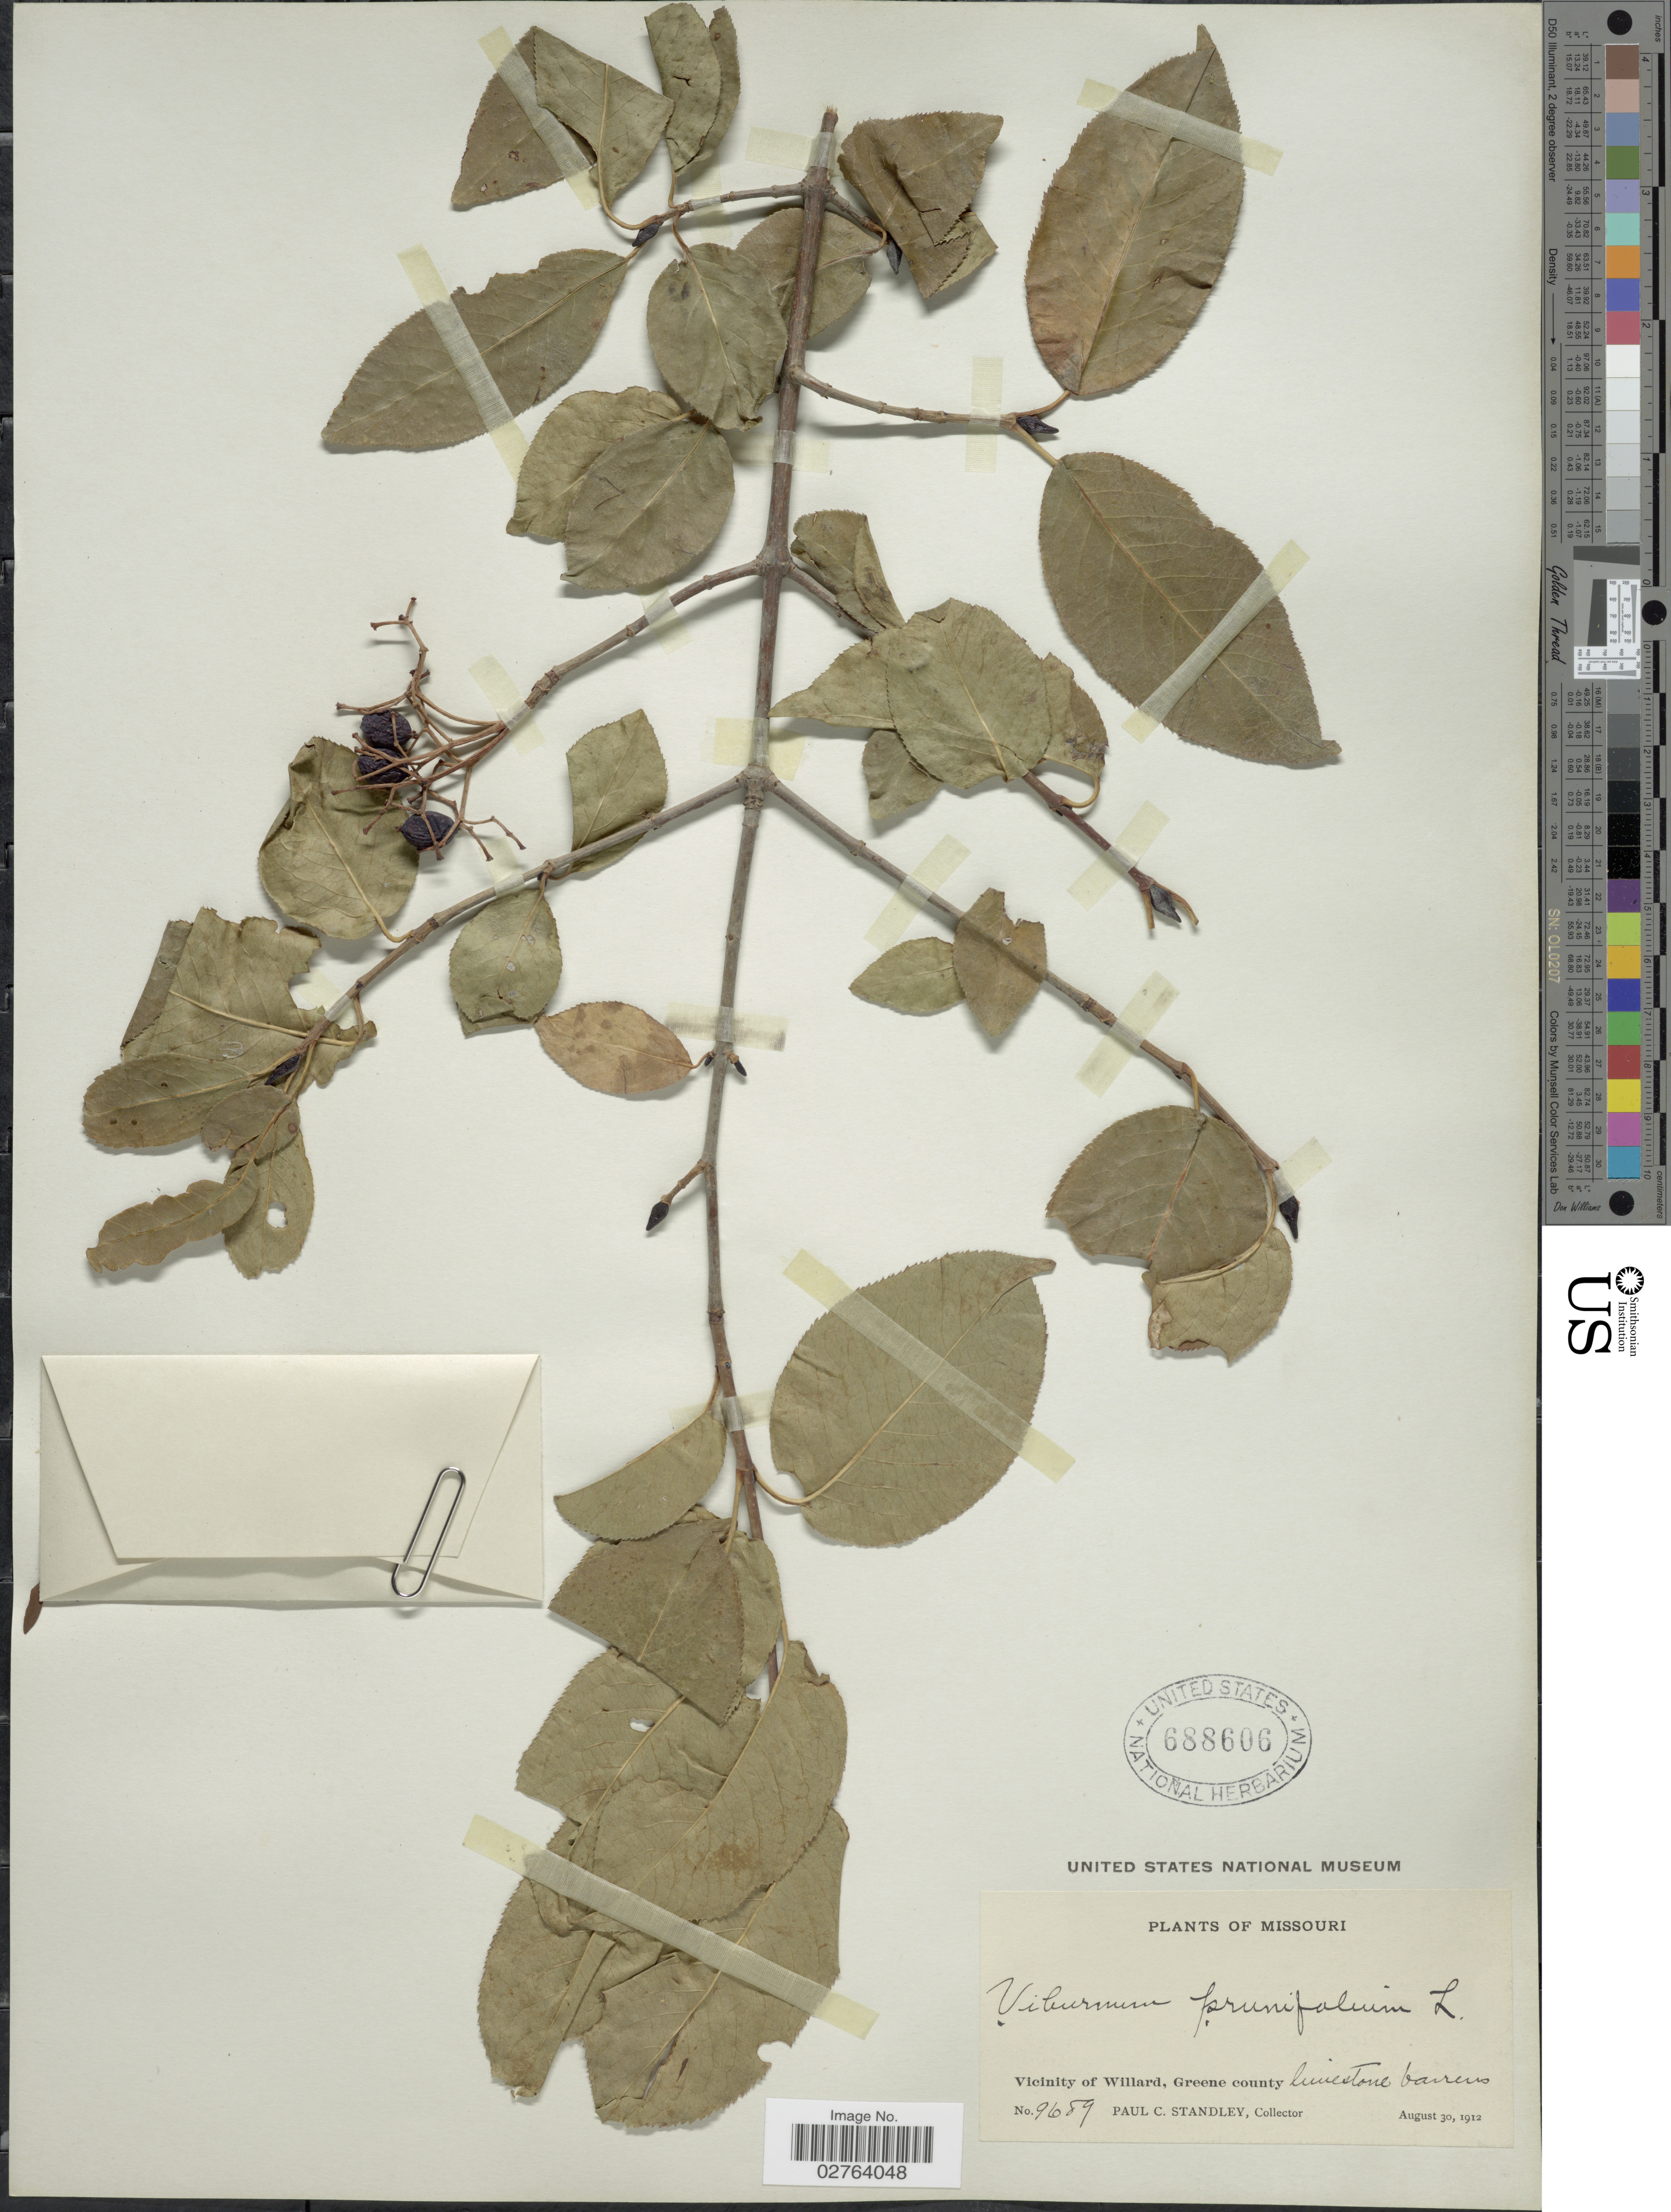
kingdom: Plantae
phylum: Tracheophyta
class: Magnoliopsida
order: Dipsacales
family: Viburnaceae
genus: Viburnum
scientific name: Viburnum prunifolium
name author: L.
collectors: P. C. Standley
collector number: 9689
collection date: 1912-08-30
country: United States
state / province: Missouri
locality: Vicinity of Willard, Greene county.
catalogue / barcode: US 688606